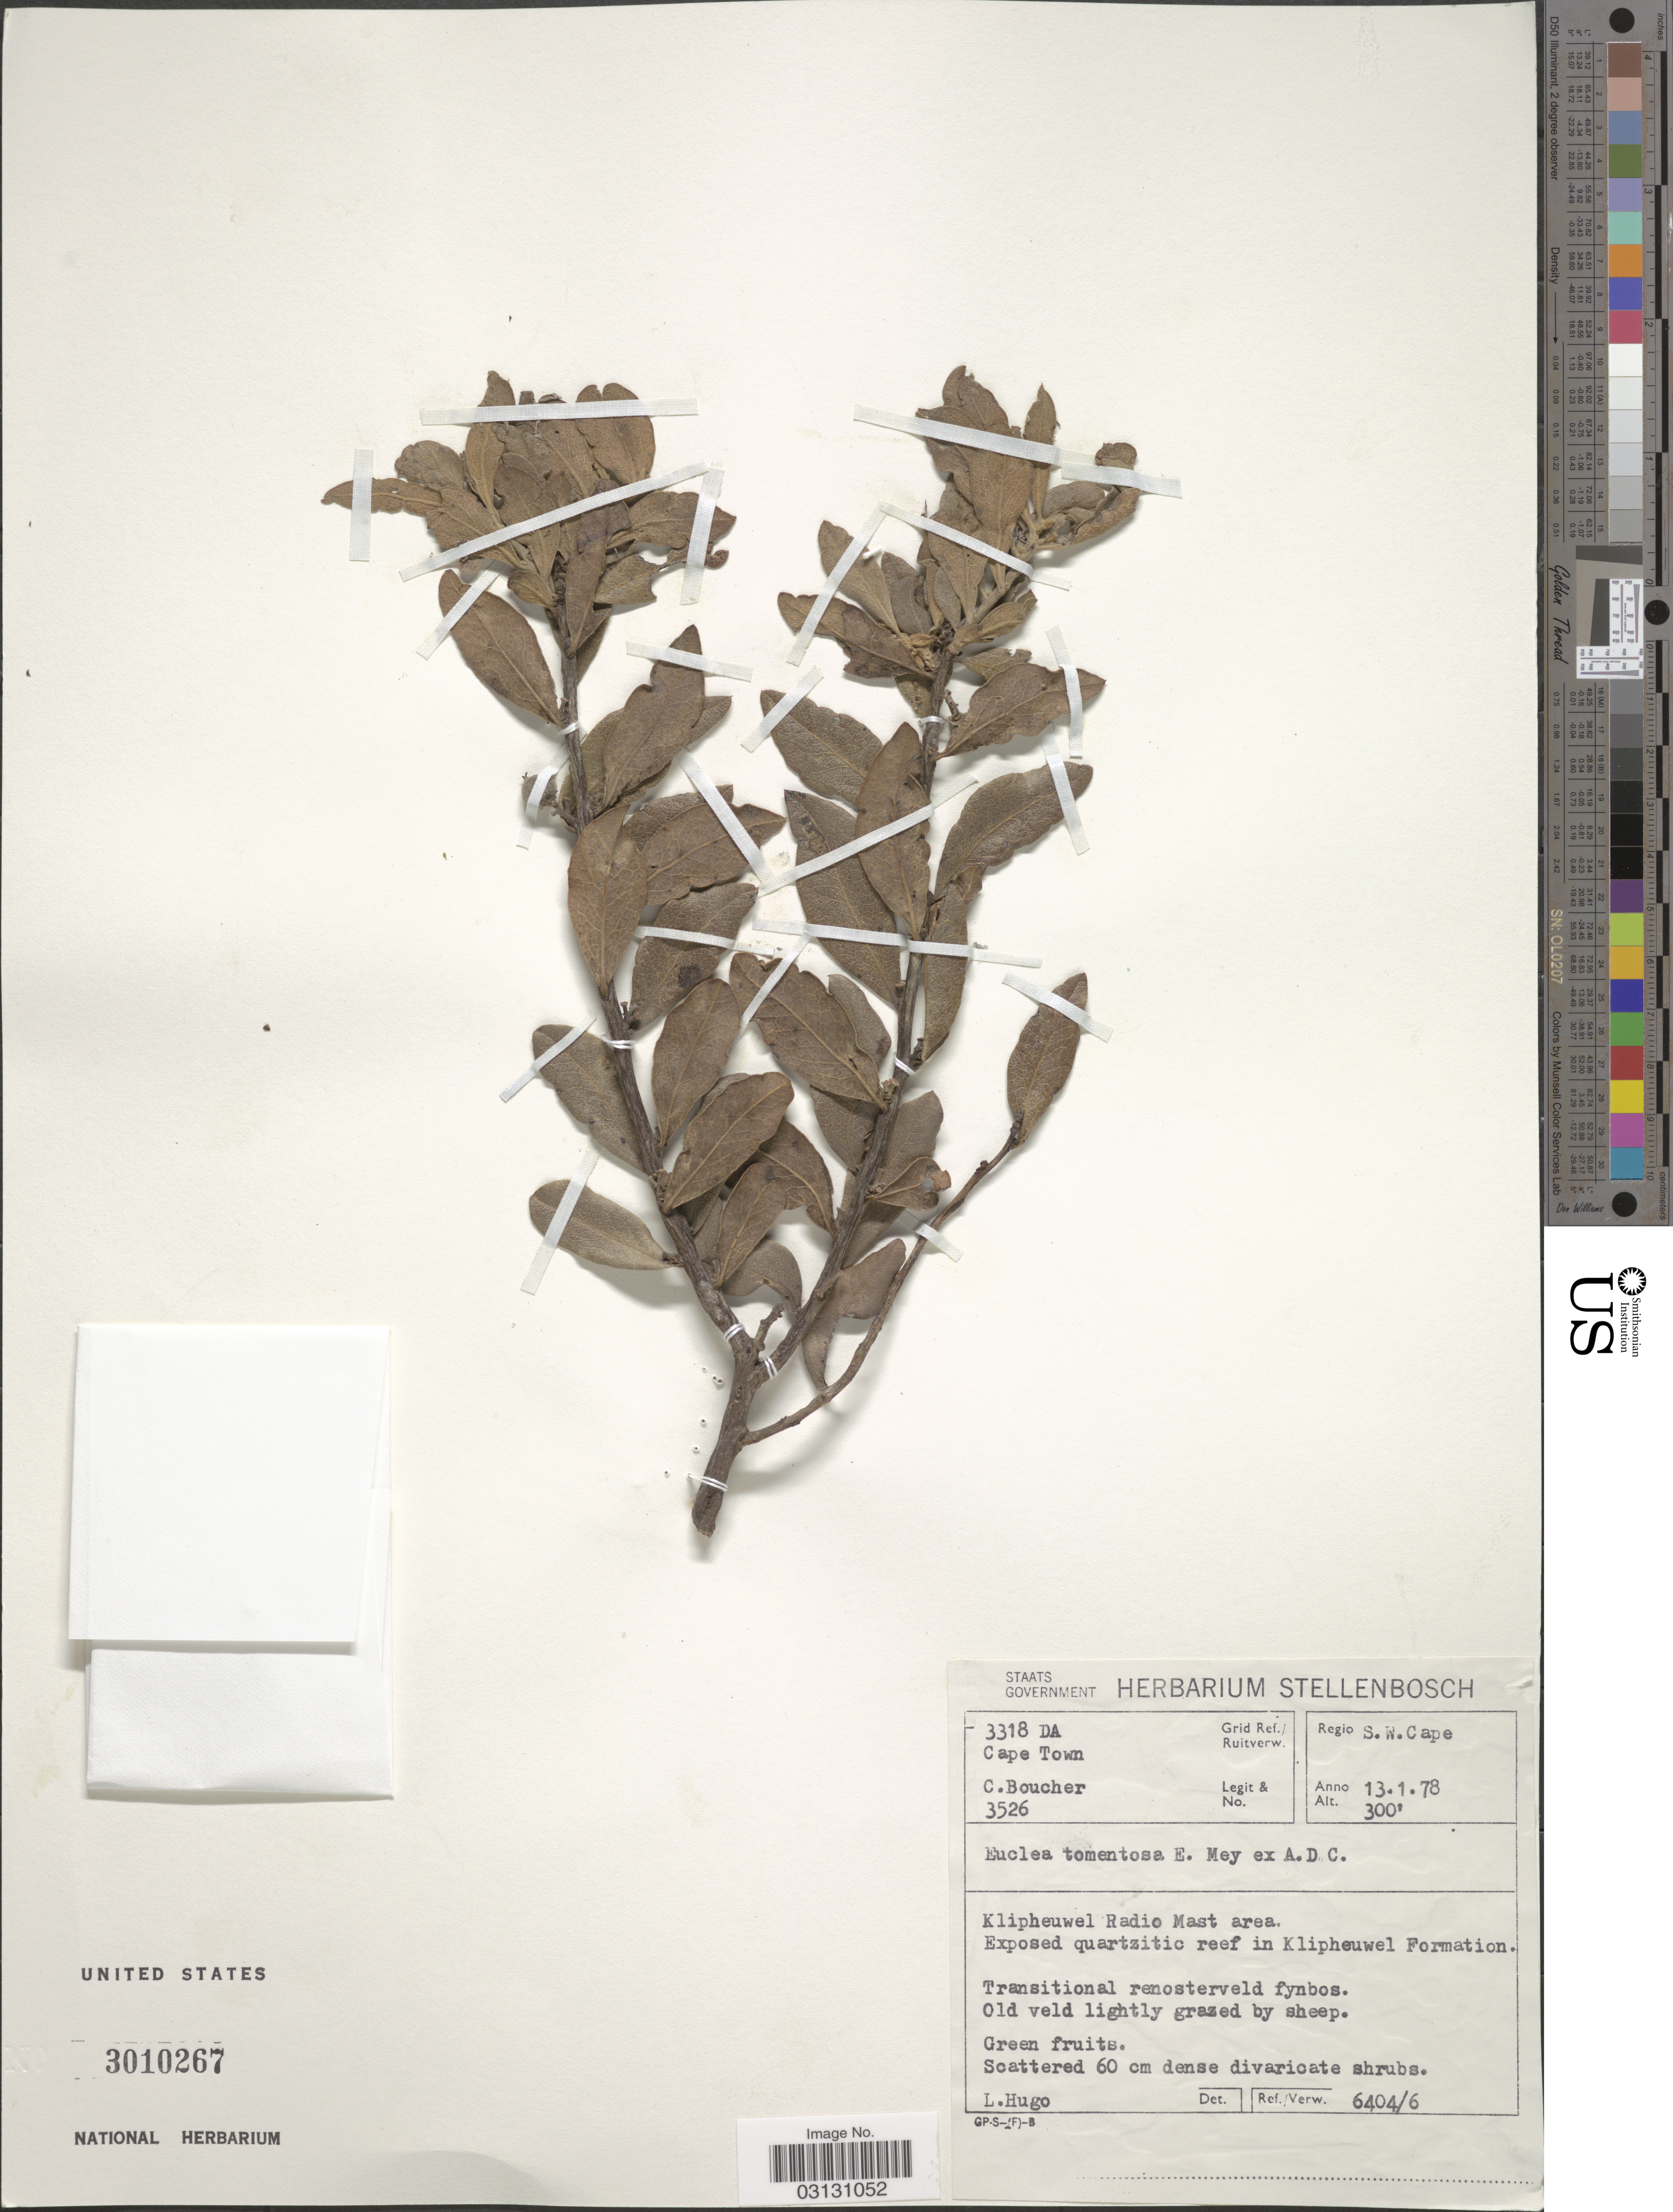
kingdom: Plantae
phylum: Tracheophyta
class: Magnoliopsida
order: Ericales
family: Ebenaceae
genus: Euclea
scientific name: Euclea tomentosa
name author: E. Mey. ex A. DC.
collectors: C. Boucher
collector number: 3526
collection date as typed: Transcribed d/m/y: 13/1/78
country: South Africa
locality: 3318 DA Cape Town Grid Ref./ Ruitverw. Regio S.W. Cape. Klipheuvel Radio Mast area. Exposed quartzitic reef in Klipheuvel Formation.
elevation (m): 91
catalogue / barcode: US 3010267